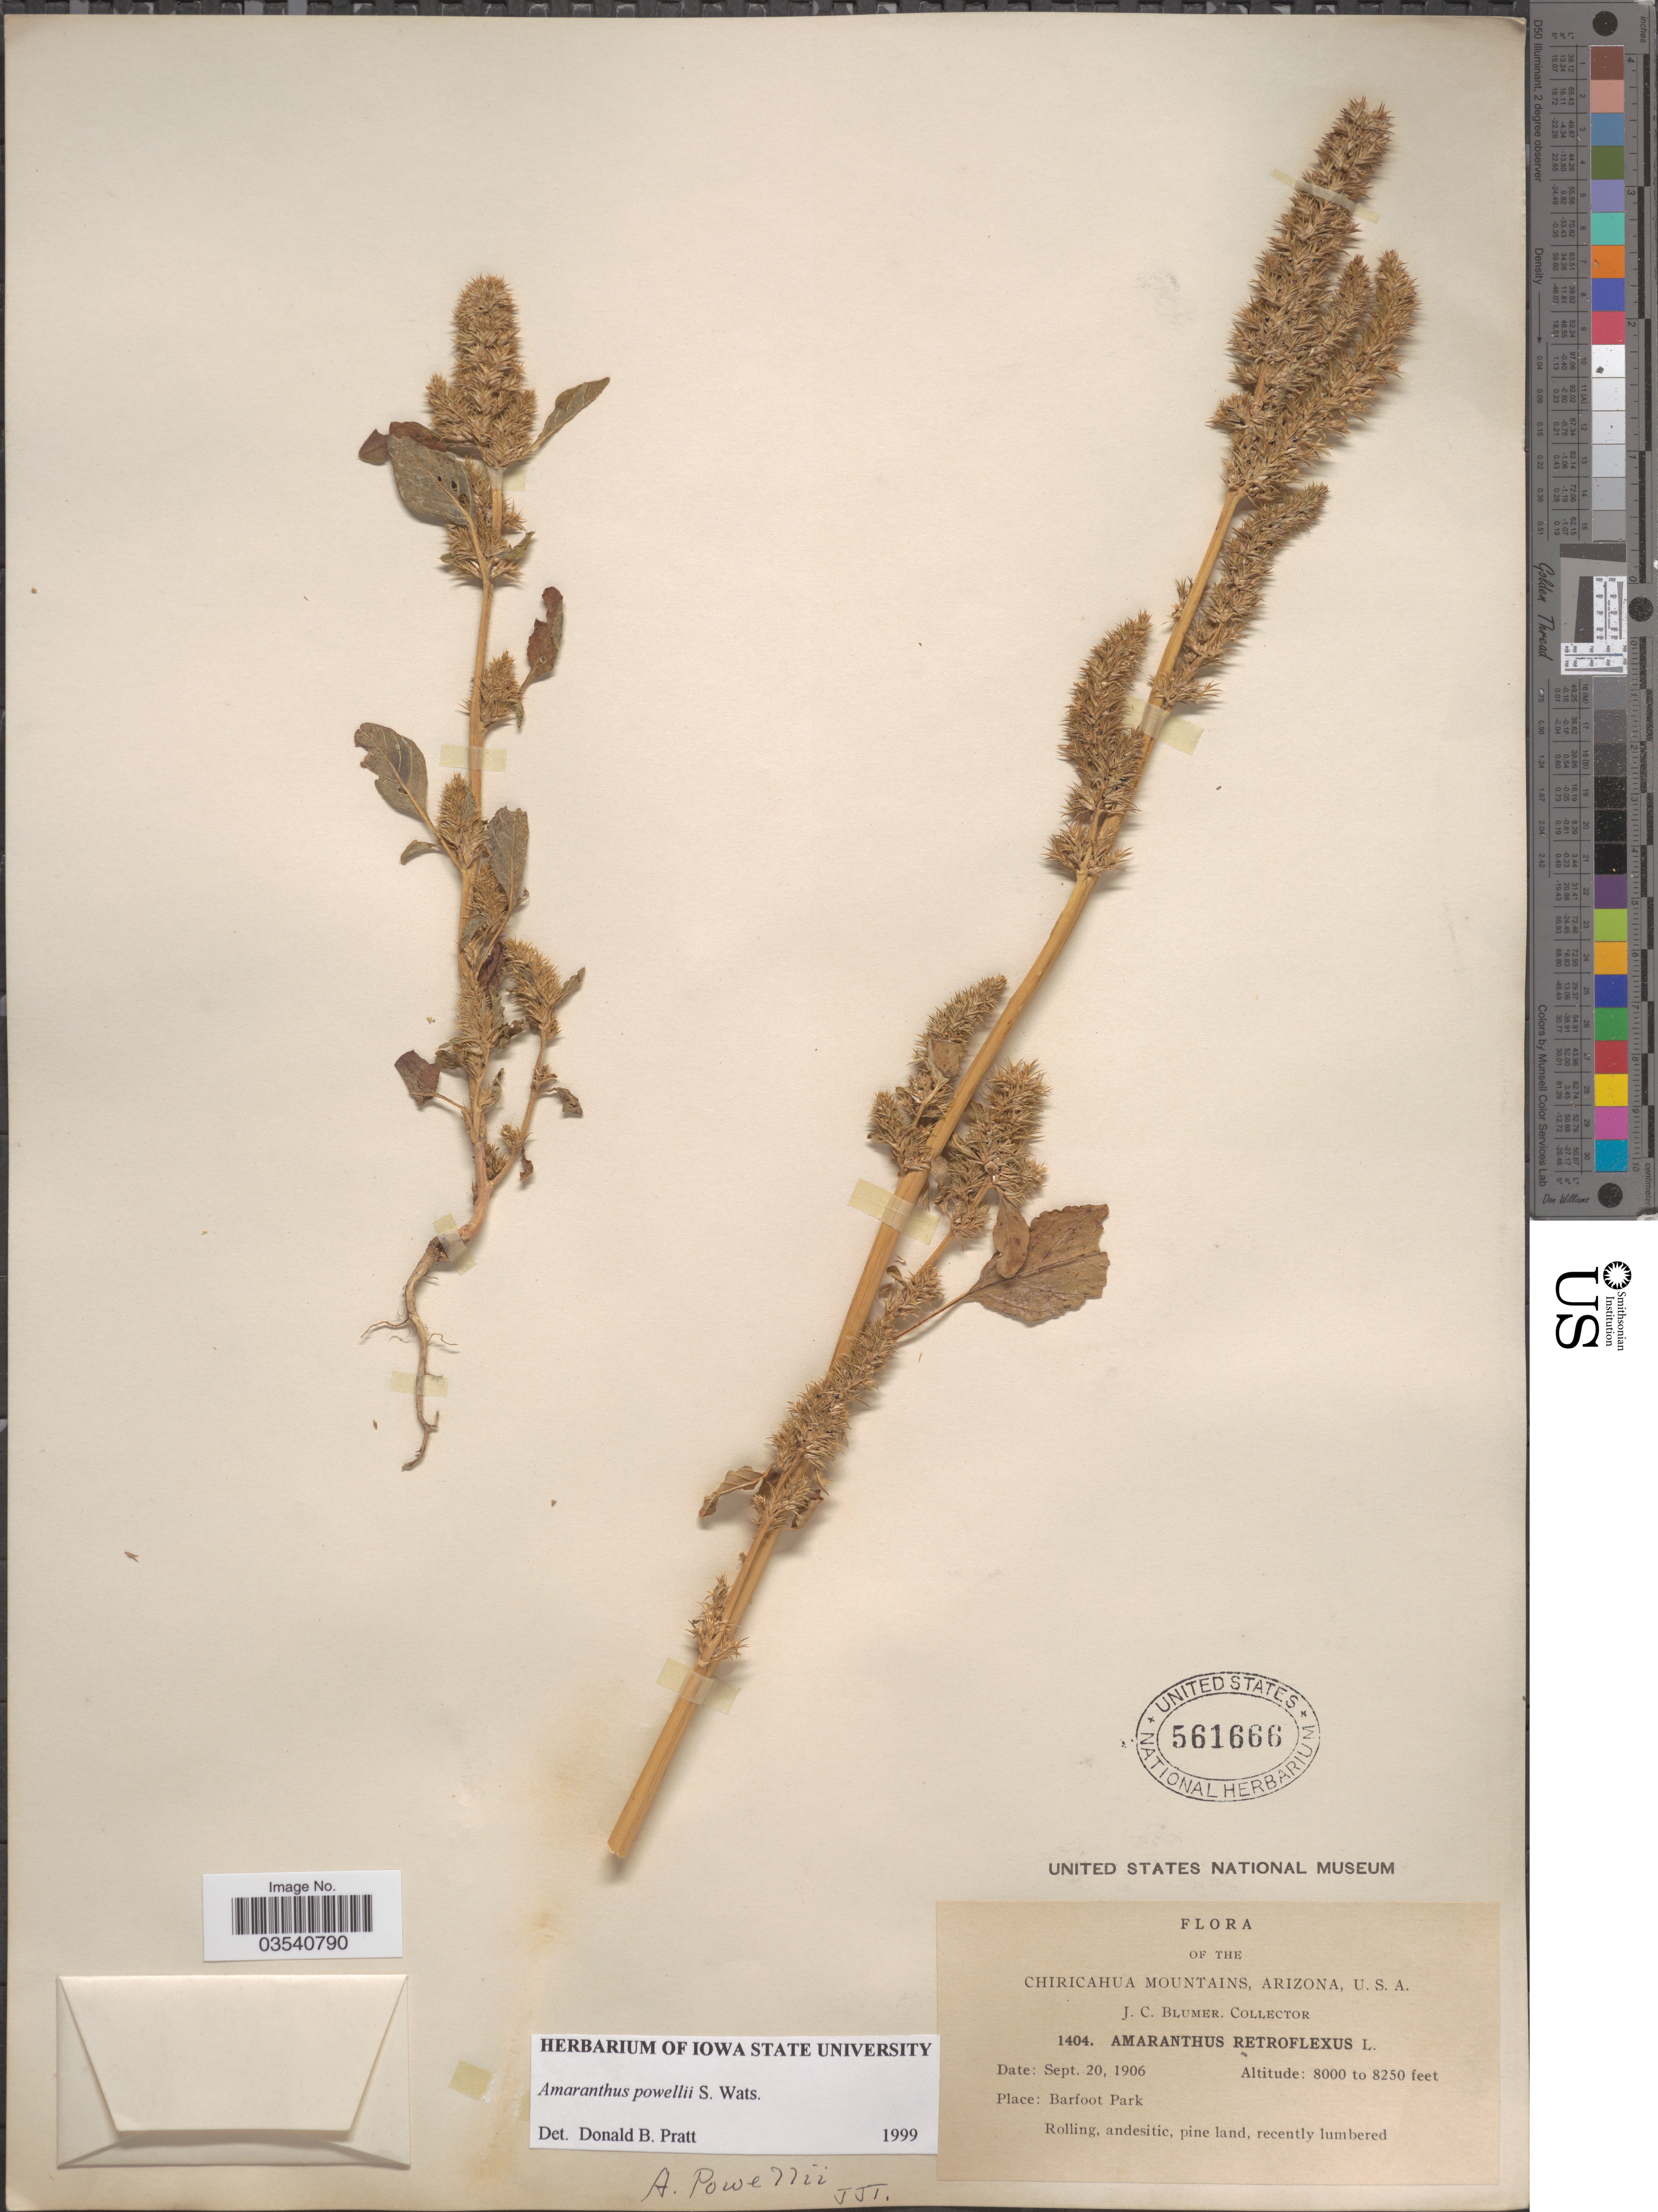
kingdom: Plantae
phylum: Tracheophyta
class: Magnoliopsida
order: Caryophyllales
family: Amaranthaceae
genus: Amaranthus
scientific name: Amaranthus powellii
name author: S. Watson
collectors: J. C. Blumer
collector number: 1404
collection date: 1906-09-20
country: United States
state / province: Arizona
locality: Chiricahua Mountains. Barfoot Park.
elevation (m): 2438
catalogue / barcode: US 561666